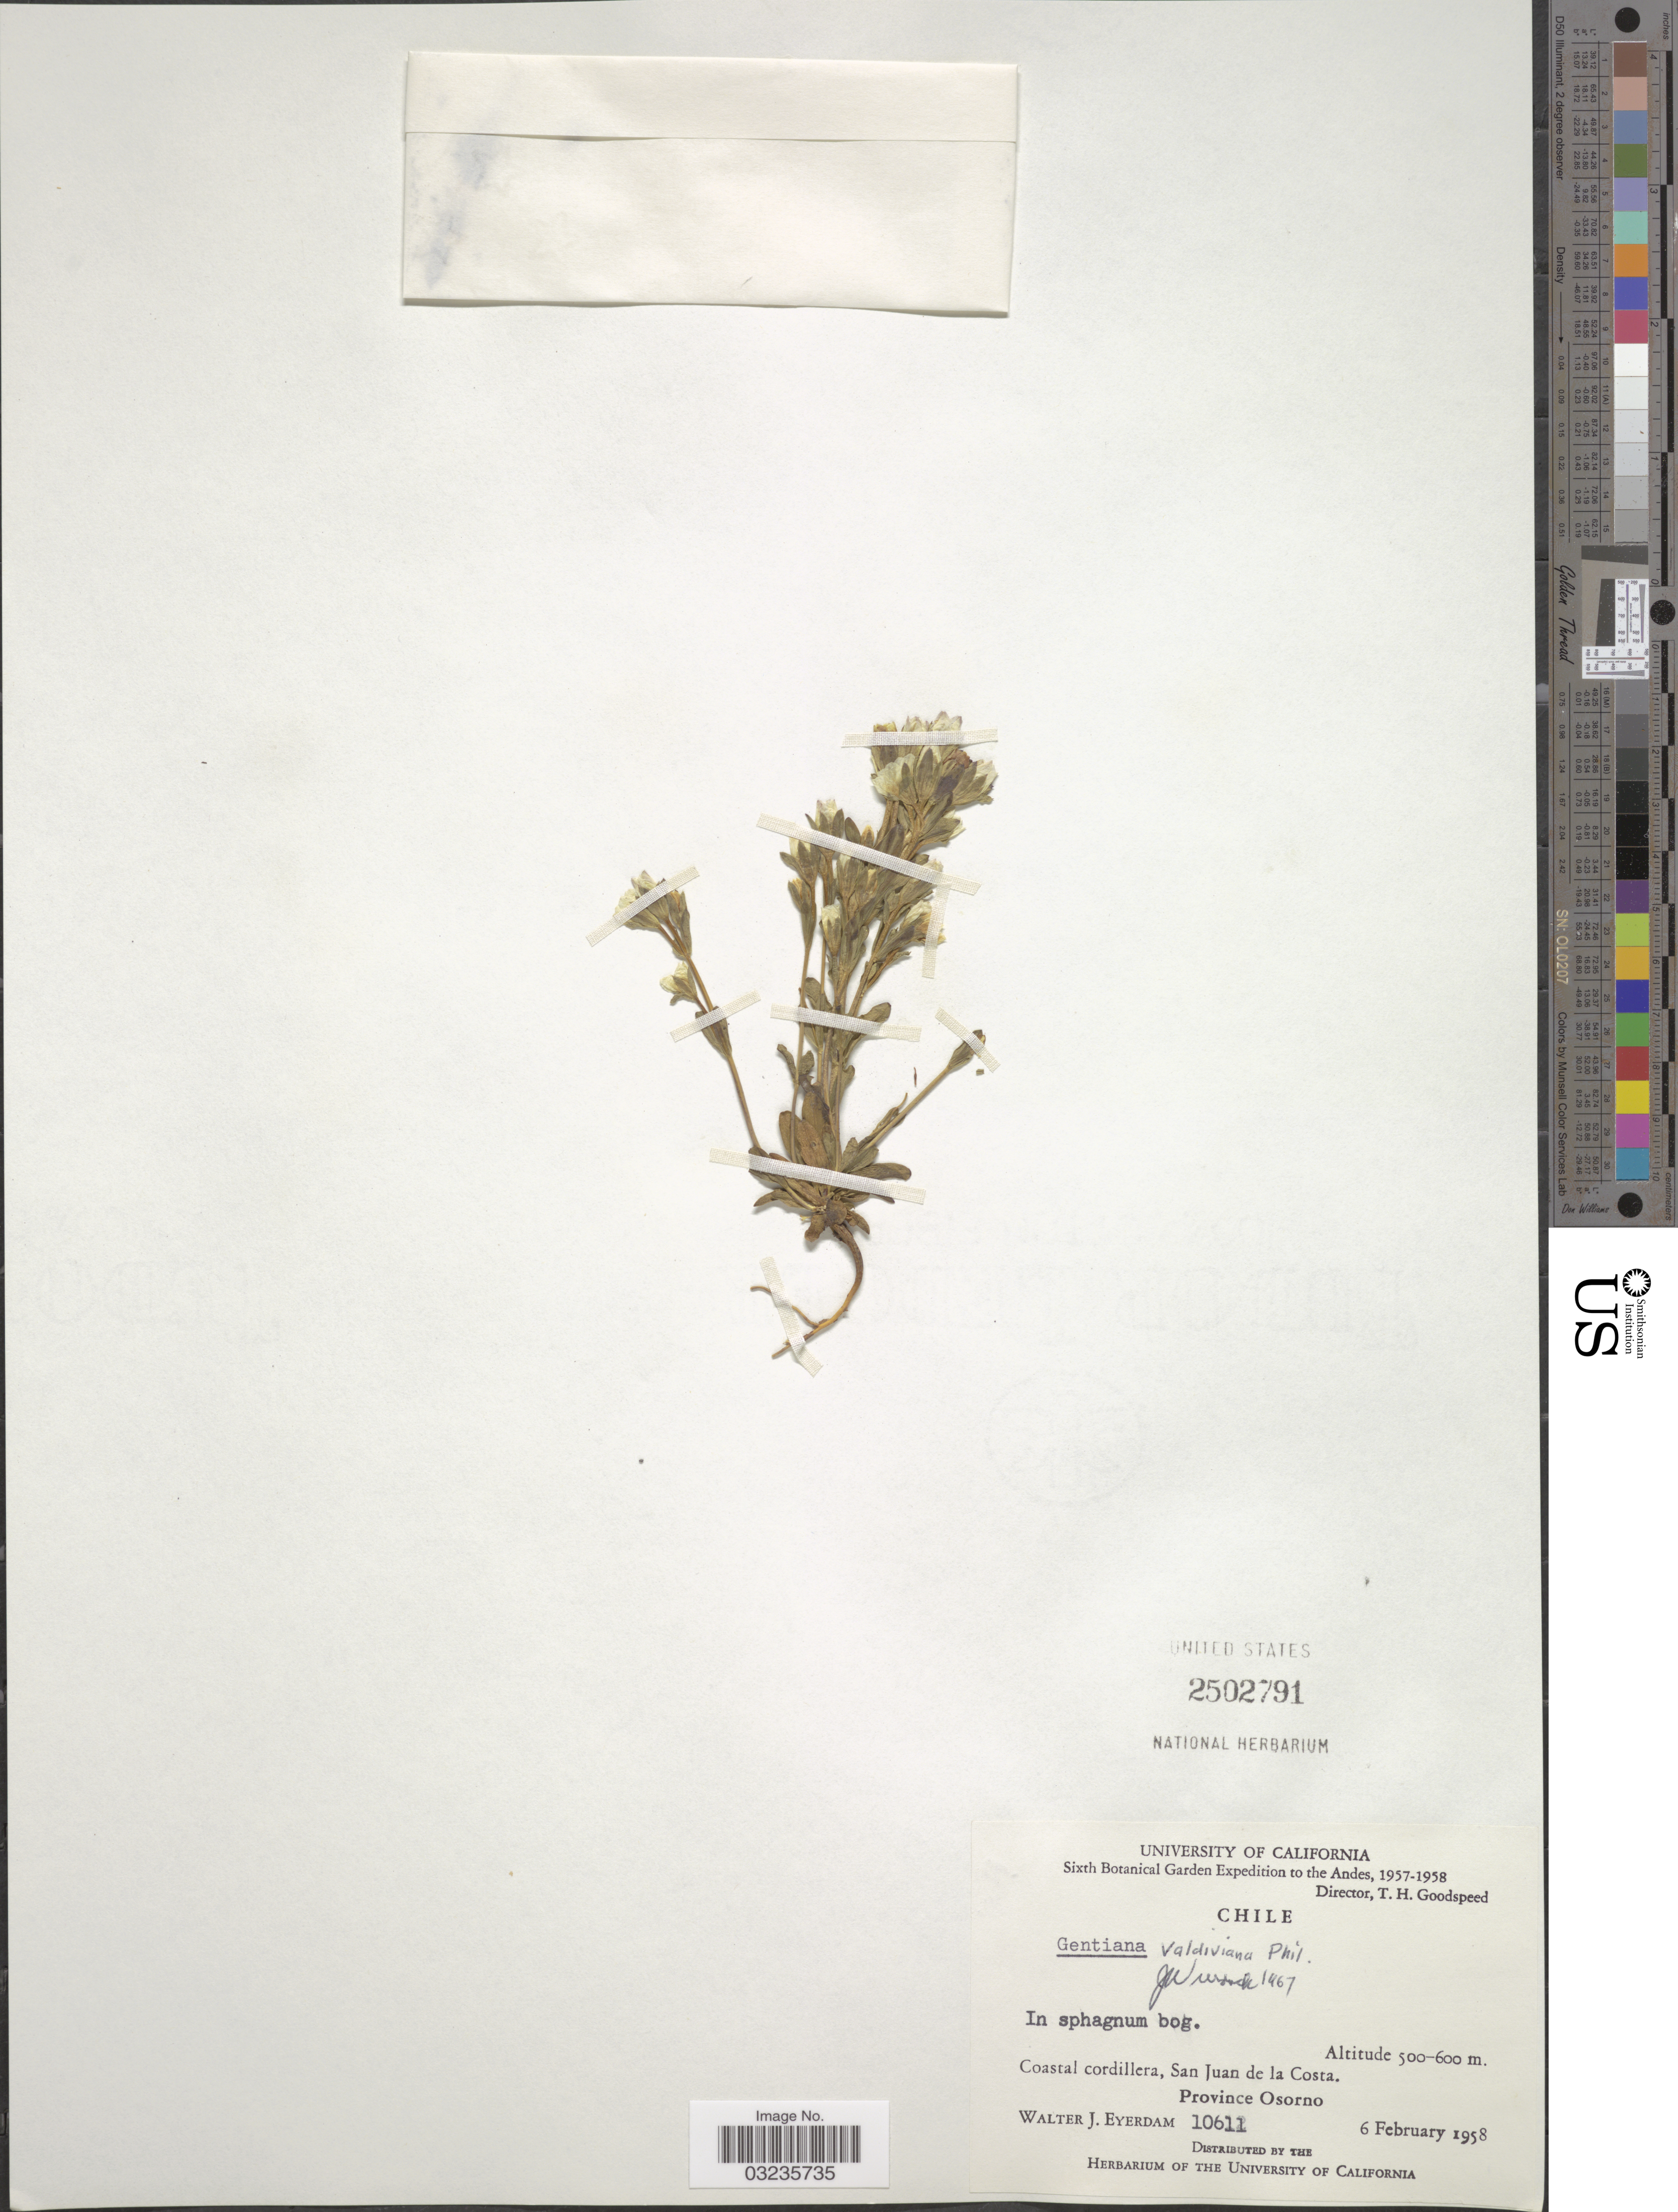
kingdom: Plantae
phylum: Tracheophyta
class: Magnoliopsida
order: Gentianales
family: Gentianaceae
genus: Gentiana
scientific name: Gentiana valdiviana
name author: Phil.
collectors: W. J. Eyerdam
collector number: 10611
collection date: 1958-02-06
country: Chile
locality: Andes. Coastal cordillera, San Juan de la Costa. Province Osorno.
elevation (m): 500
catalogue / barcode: US 2502791